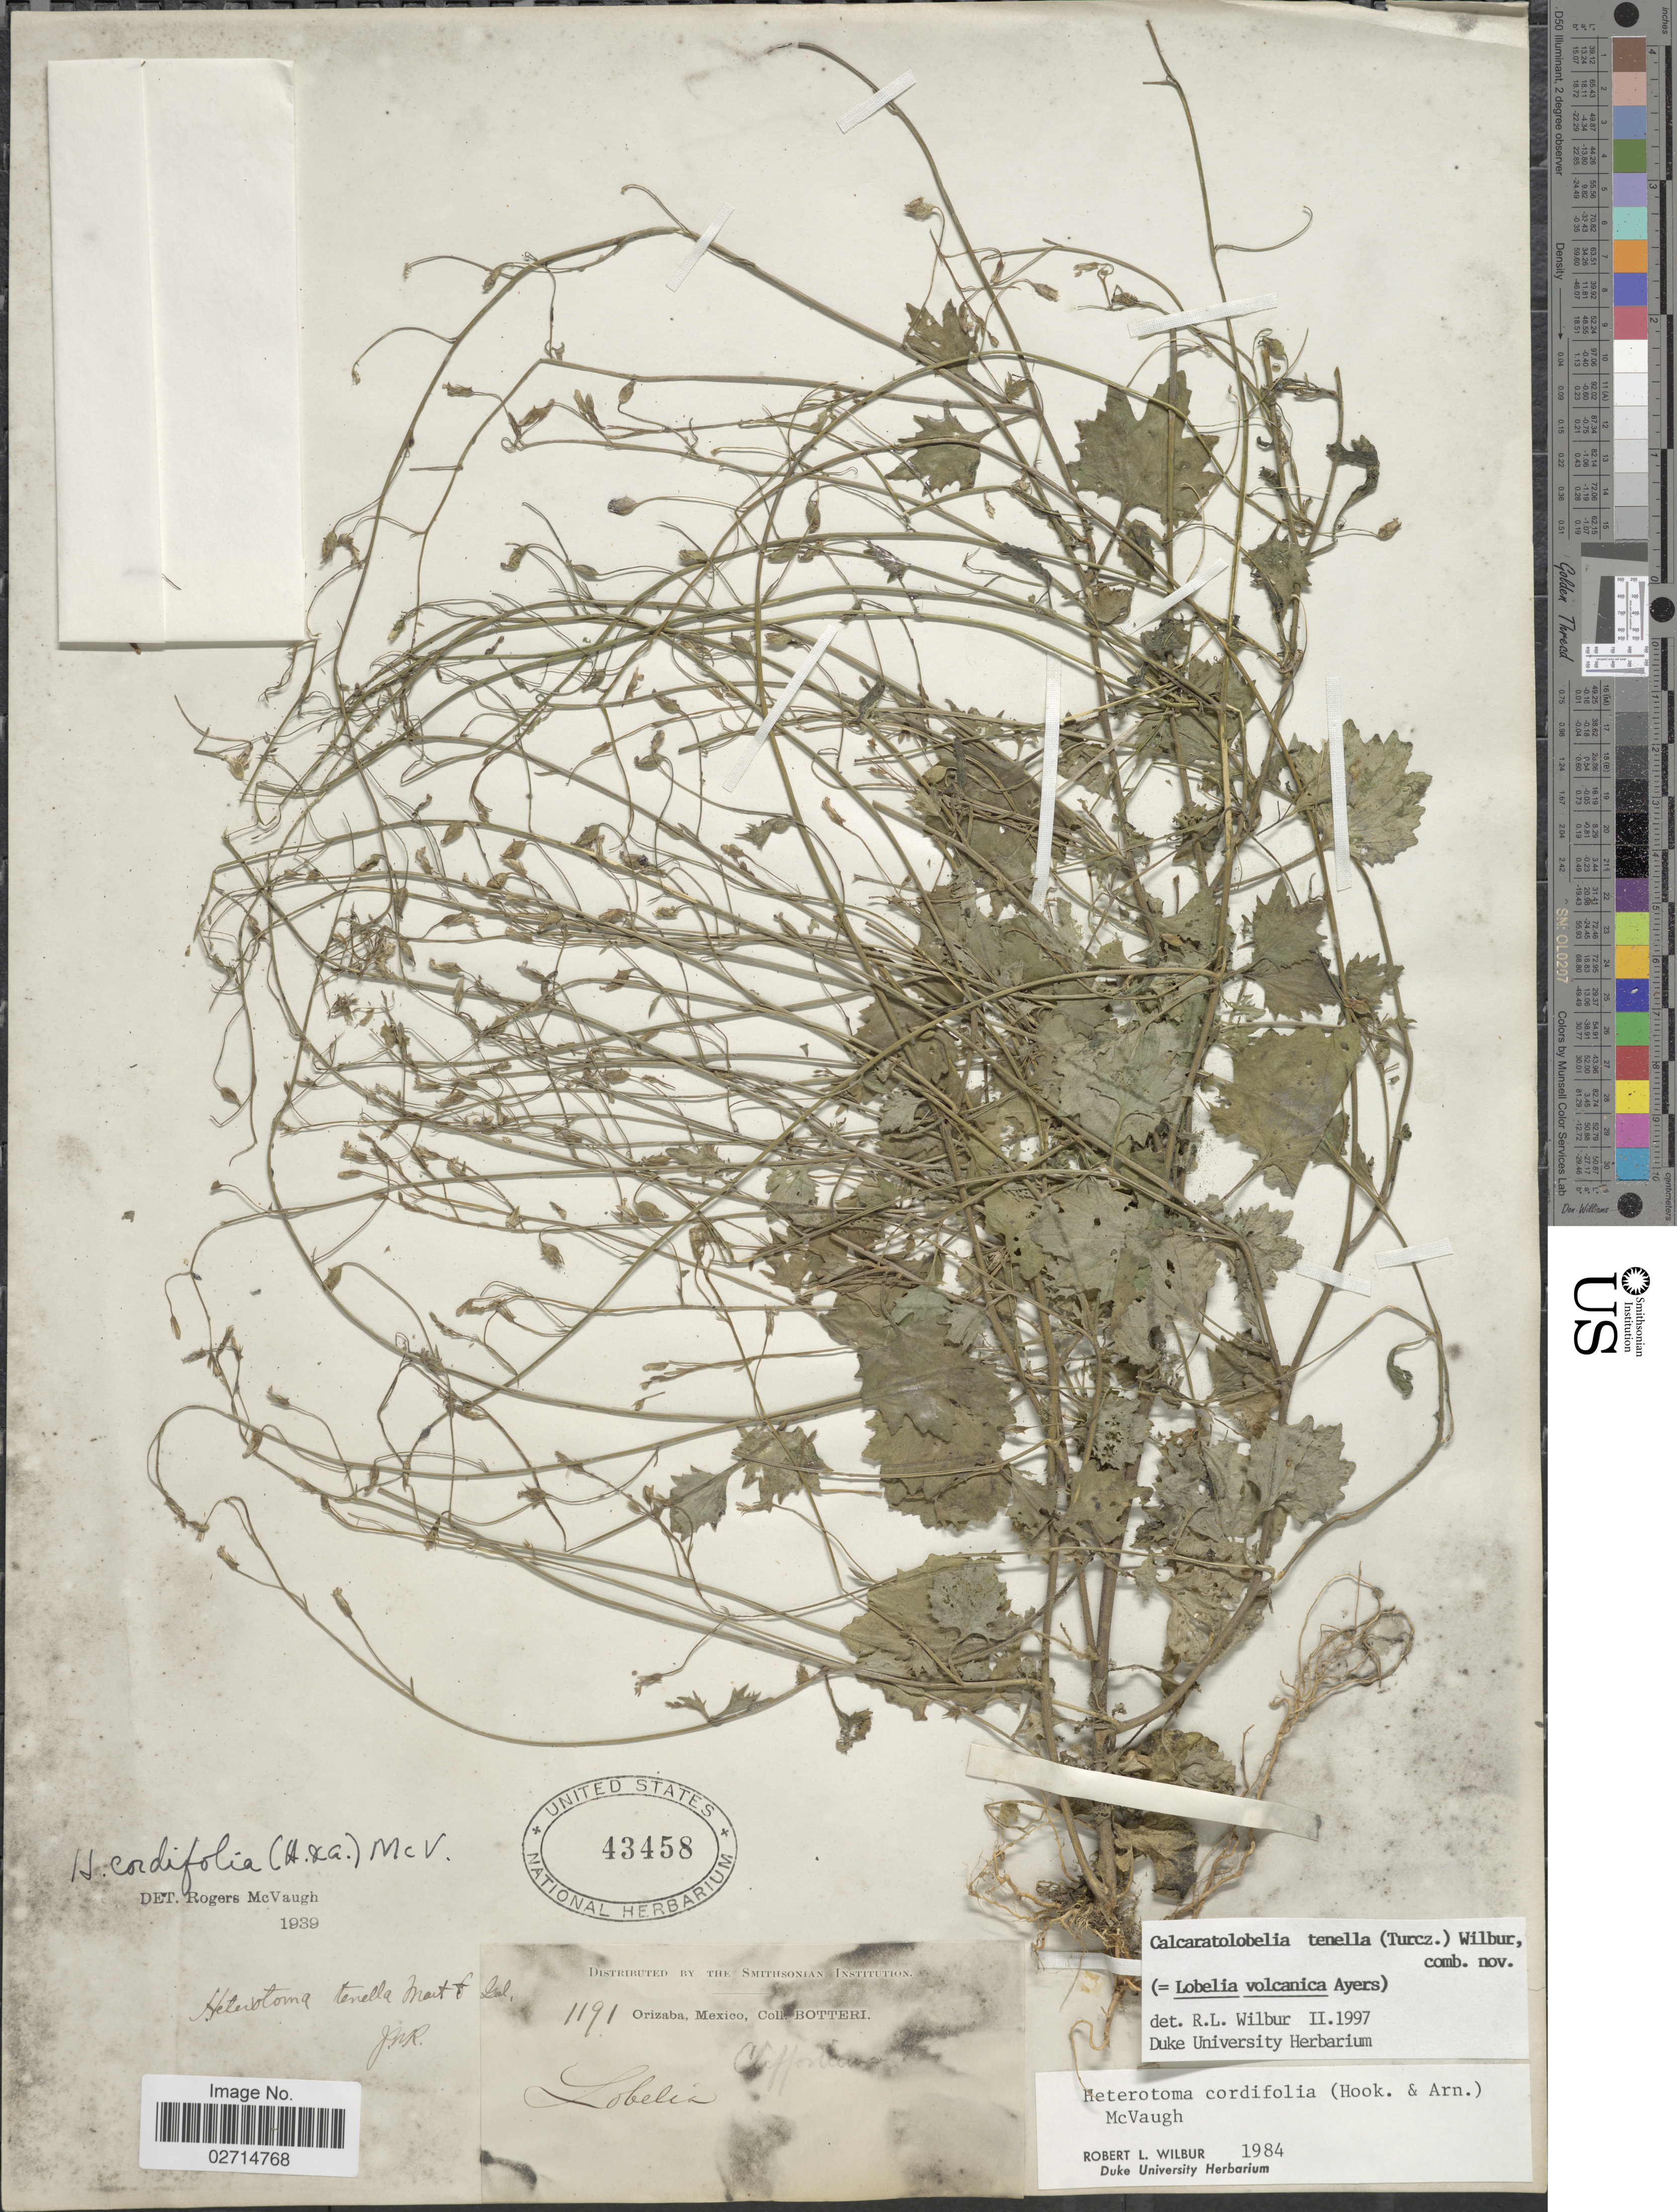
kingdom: Plantae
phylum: Tracheophyta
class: Magnoliopsida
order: Asterales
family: Campanulaceae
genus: Lobelia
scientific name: Lobelia cordifolia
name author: Hook. & Arn.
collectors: -. Botteri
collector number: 1191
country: Mexico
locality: Orizaba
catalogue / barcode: US 43458